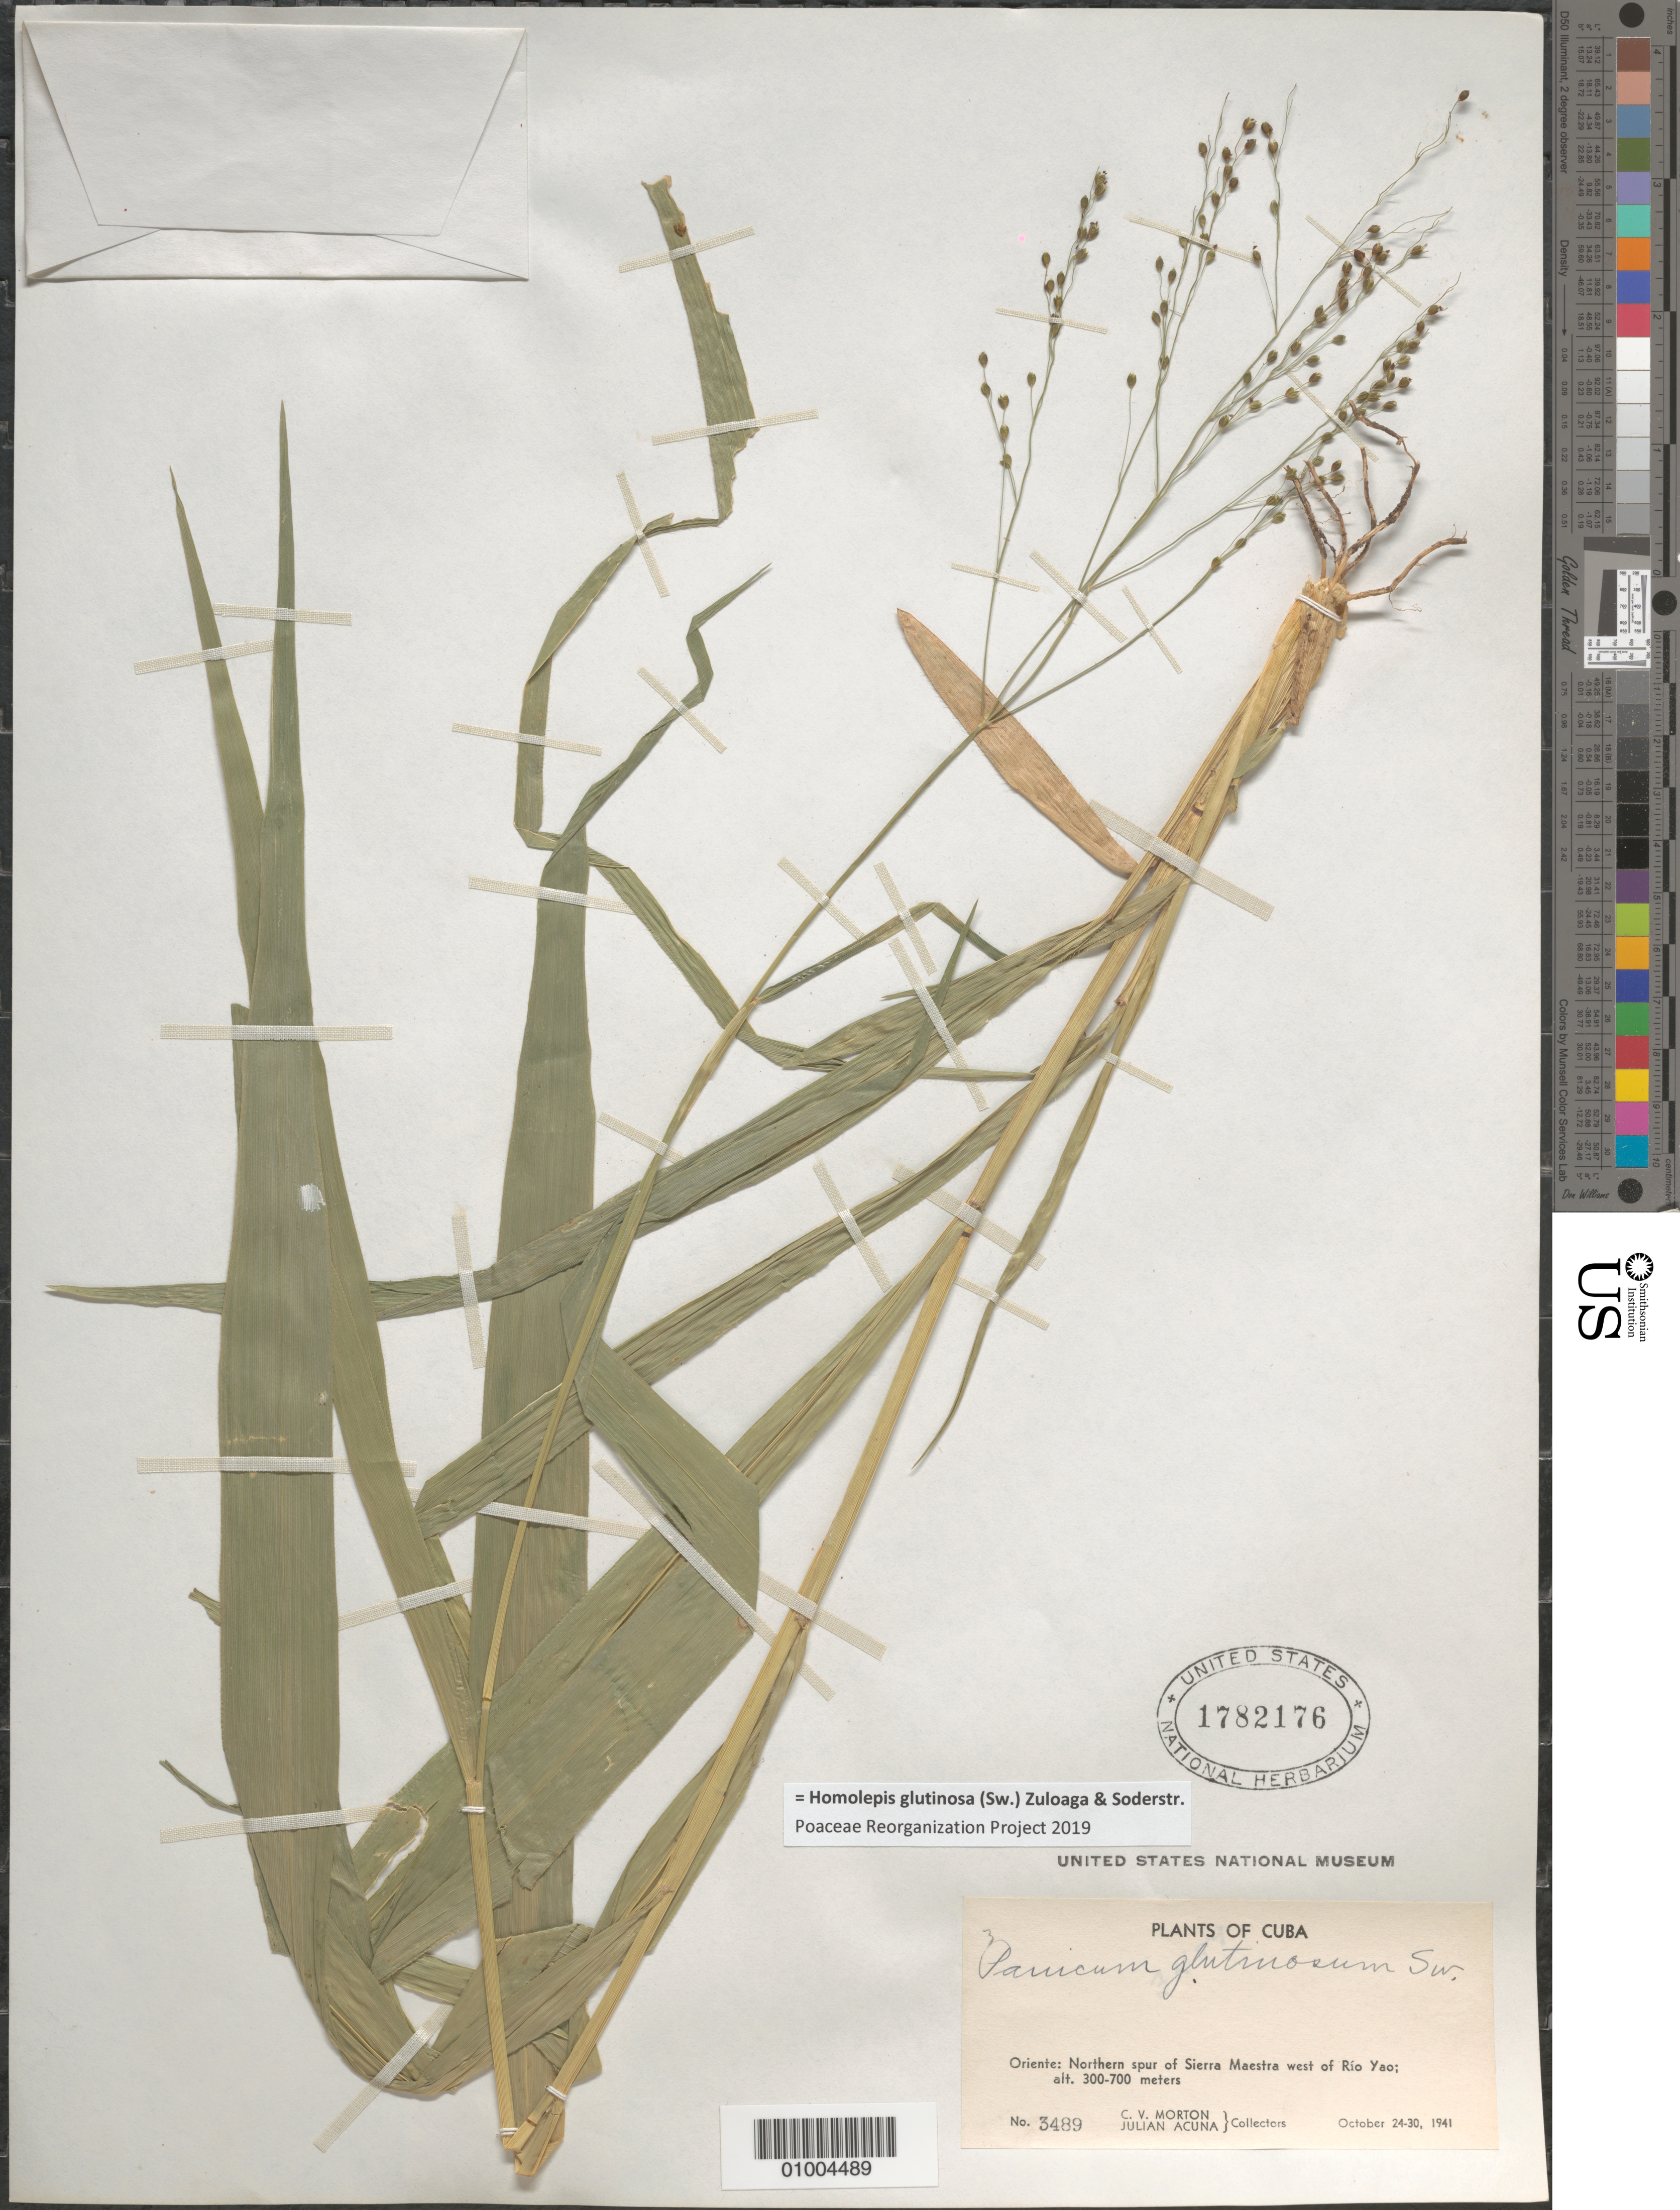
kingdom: Plantae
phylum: Tracheophyta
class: Liliopsida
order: Poales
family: Poaceae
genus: Homolepis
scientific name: Homolepis glutinosa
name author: (Sw.) Zuloaga & Soderstr.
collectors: C. V. Morton & J. Acuña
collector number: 3489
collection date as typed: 24 Oct 1941 to 30 Oct 1941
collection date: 1941-10-24/1941-10-30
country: Cuba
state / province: Oriente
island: Cuba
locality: N spur of Sierra Maestra W of Rio Yao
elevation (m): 300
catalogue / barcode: US 1782176